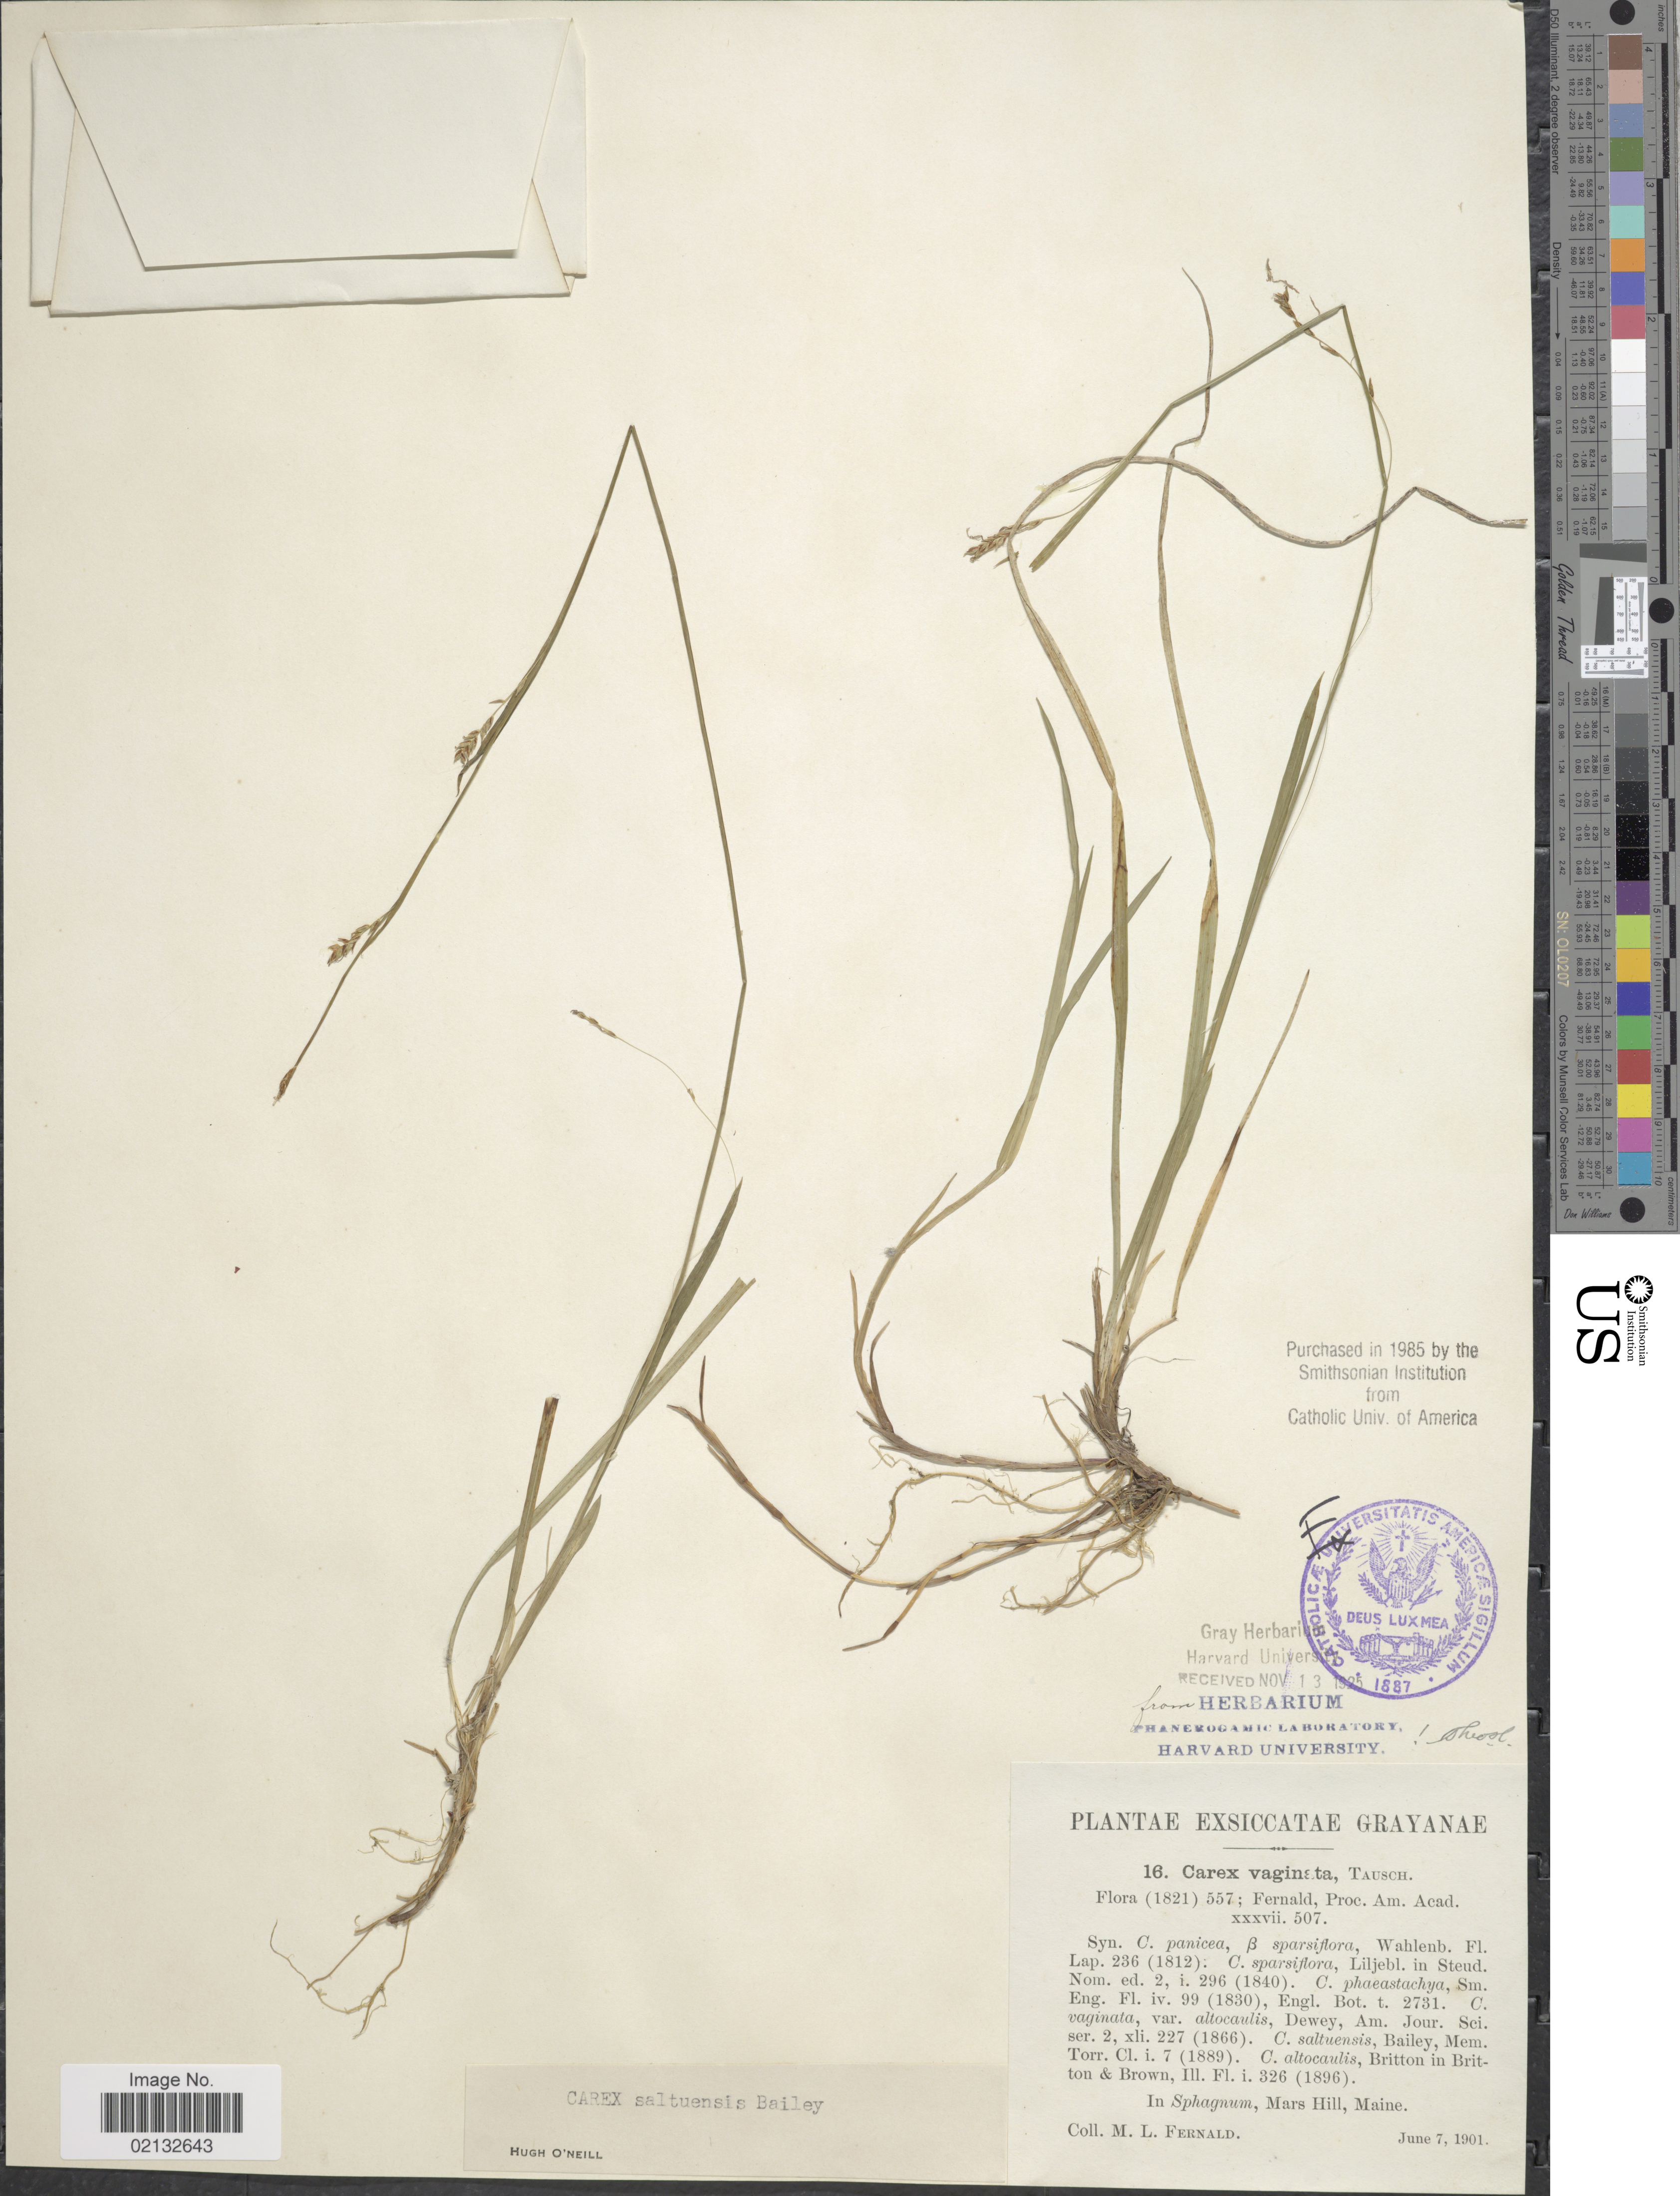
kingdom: Plantae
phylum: Tracheophyta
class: Liliopsida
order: Poales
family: Cyperaceae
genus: Carex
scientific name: Carex vaginata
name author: Tausch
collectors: M. L. Fernald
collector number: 16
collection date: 1901-06-07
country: United States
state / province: Maine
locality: Grayanae. Mars Hill